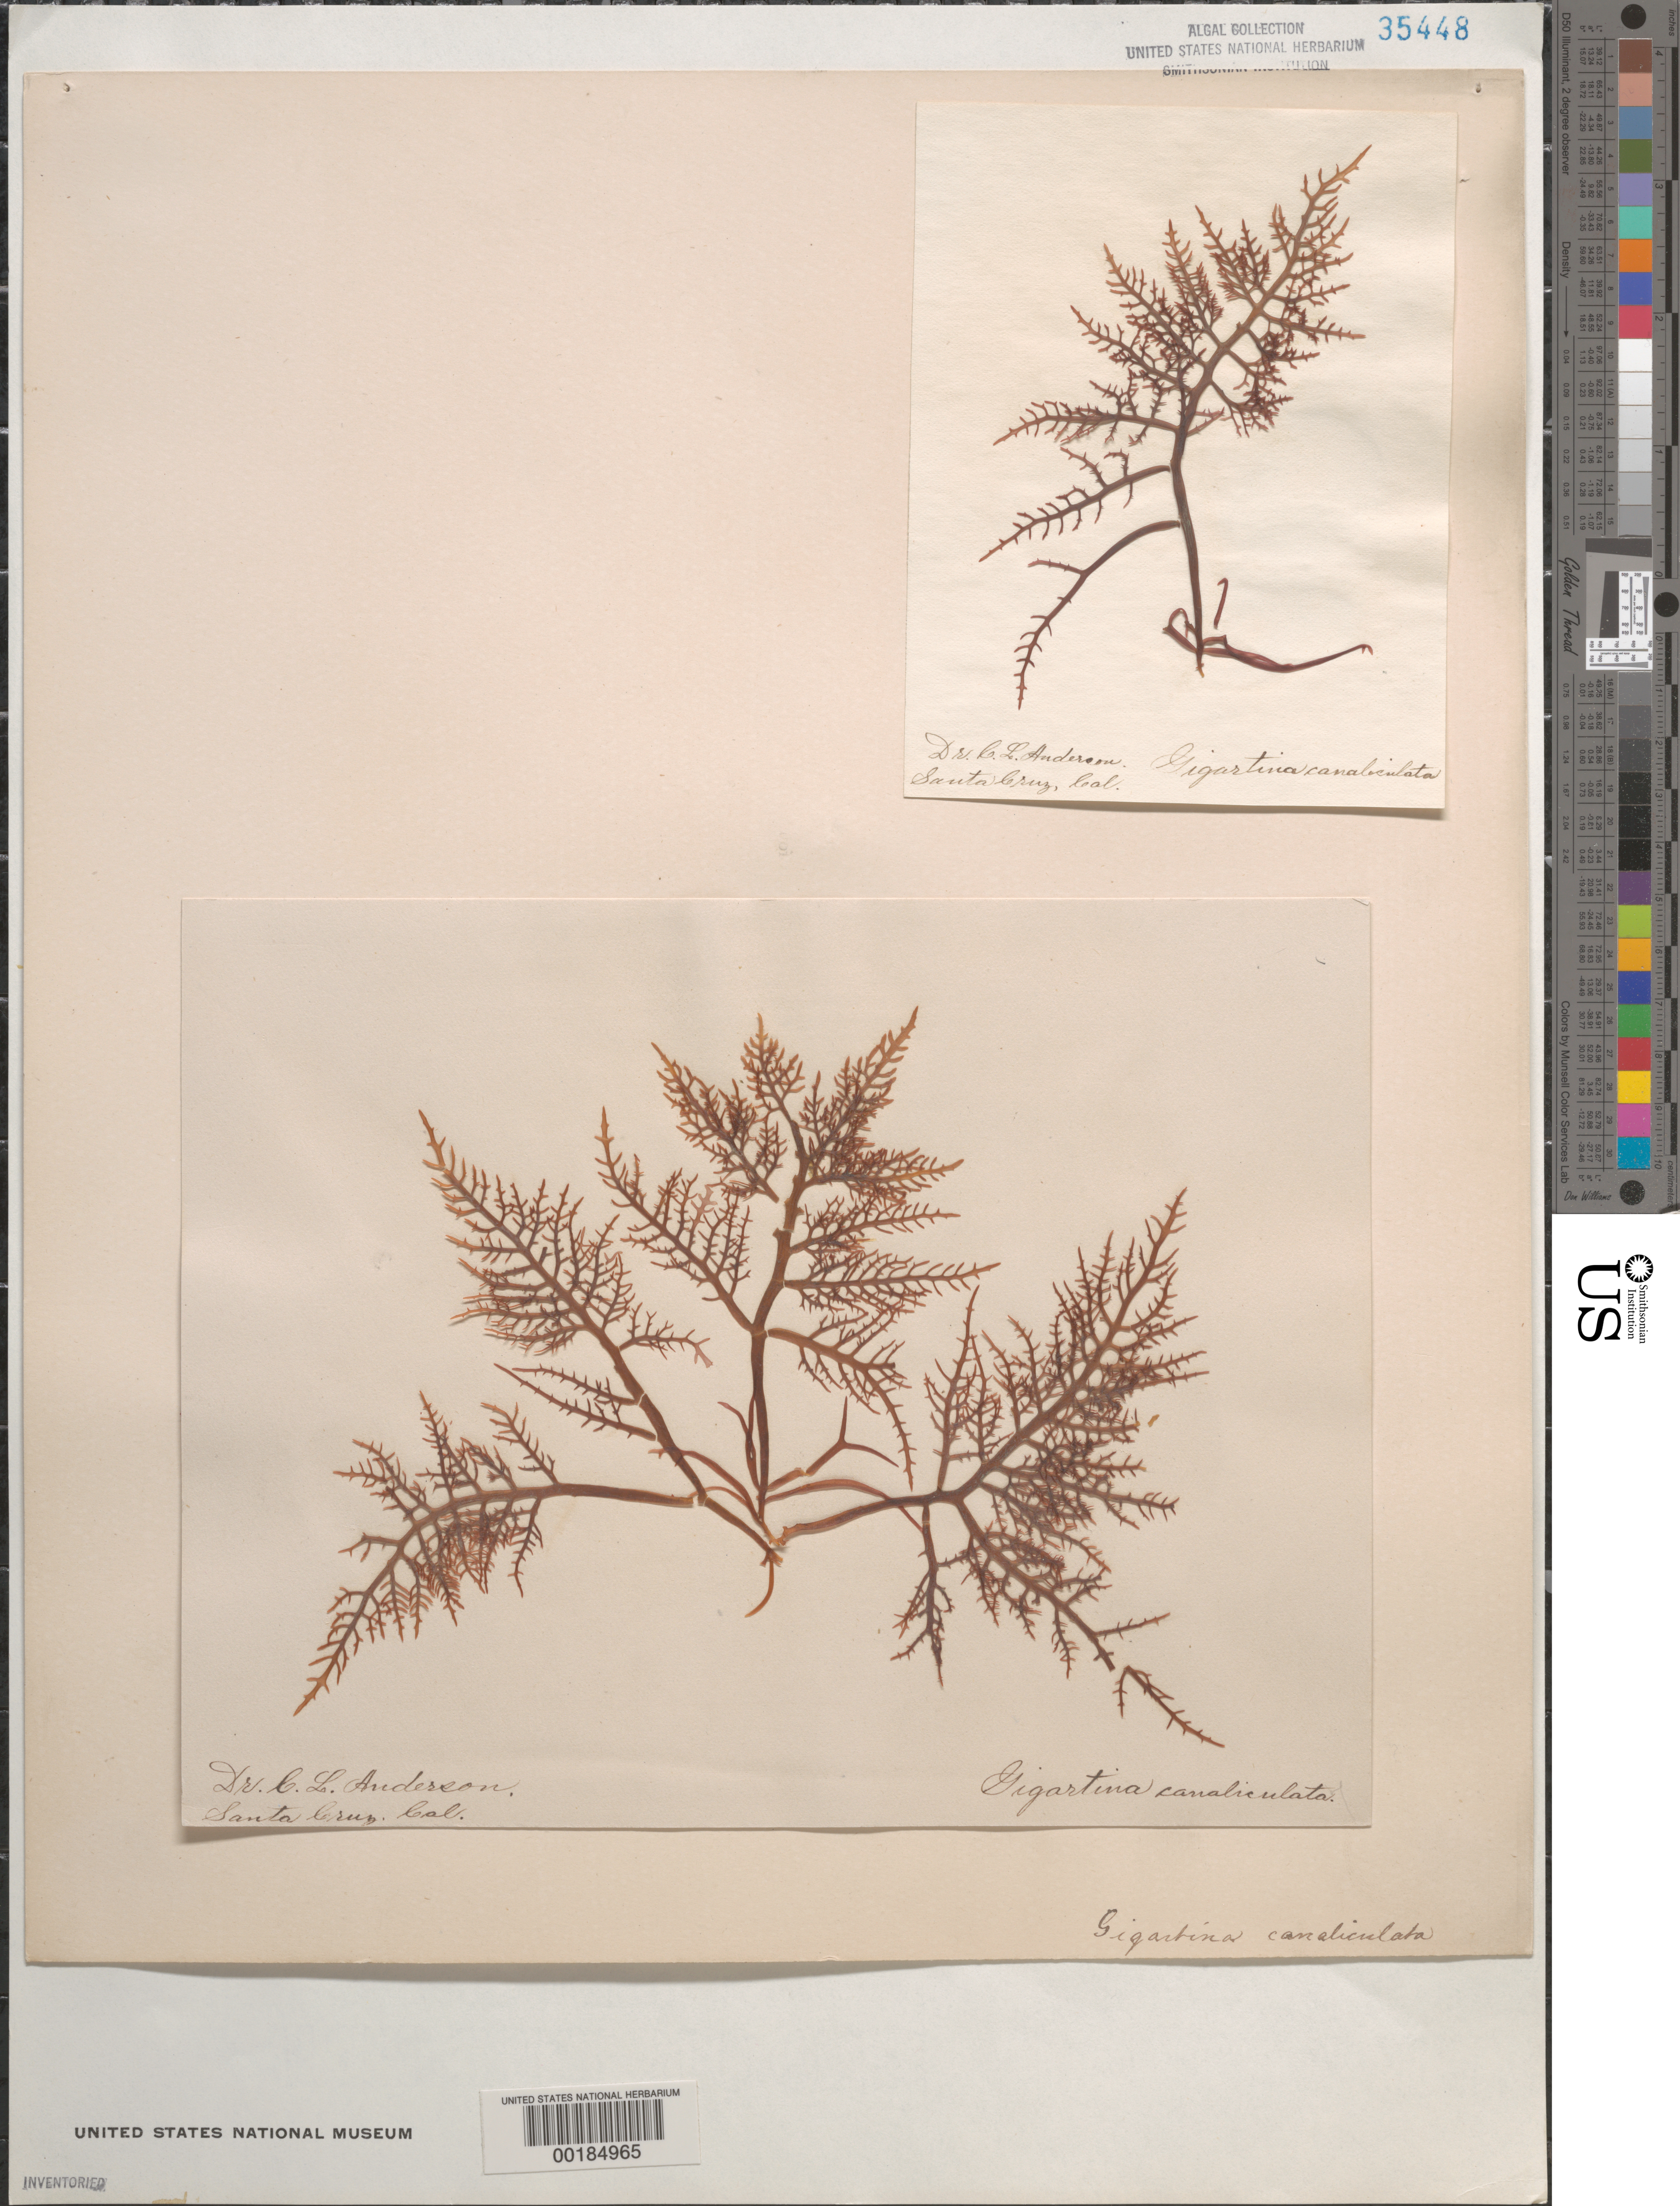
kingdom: Plantae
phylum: Rhodophyta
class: Florideophyceae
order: Gigartinales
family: Gigartinaceae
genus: Chondracanthus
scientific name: Chondracanthus canaliculatus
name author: (Harv.) Guiry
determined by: Algae name updating Project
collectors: C. L. Anderson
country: United States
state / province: California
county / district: Santa Cruz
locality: Santa Cruz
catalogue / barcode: US 35448